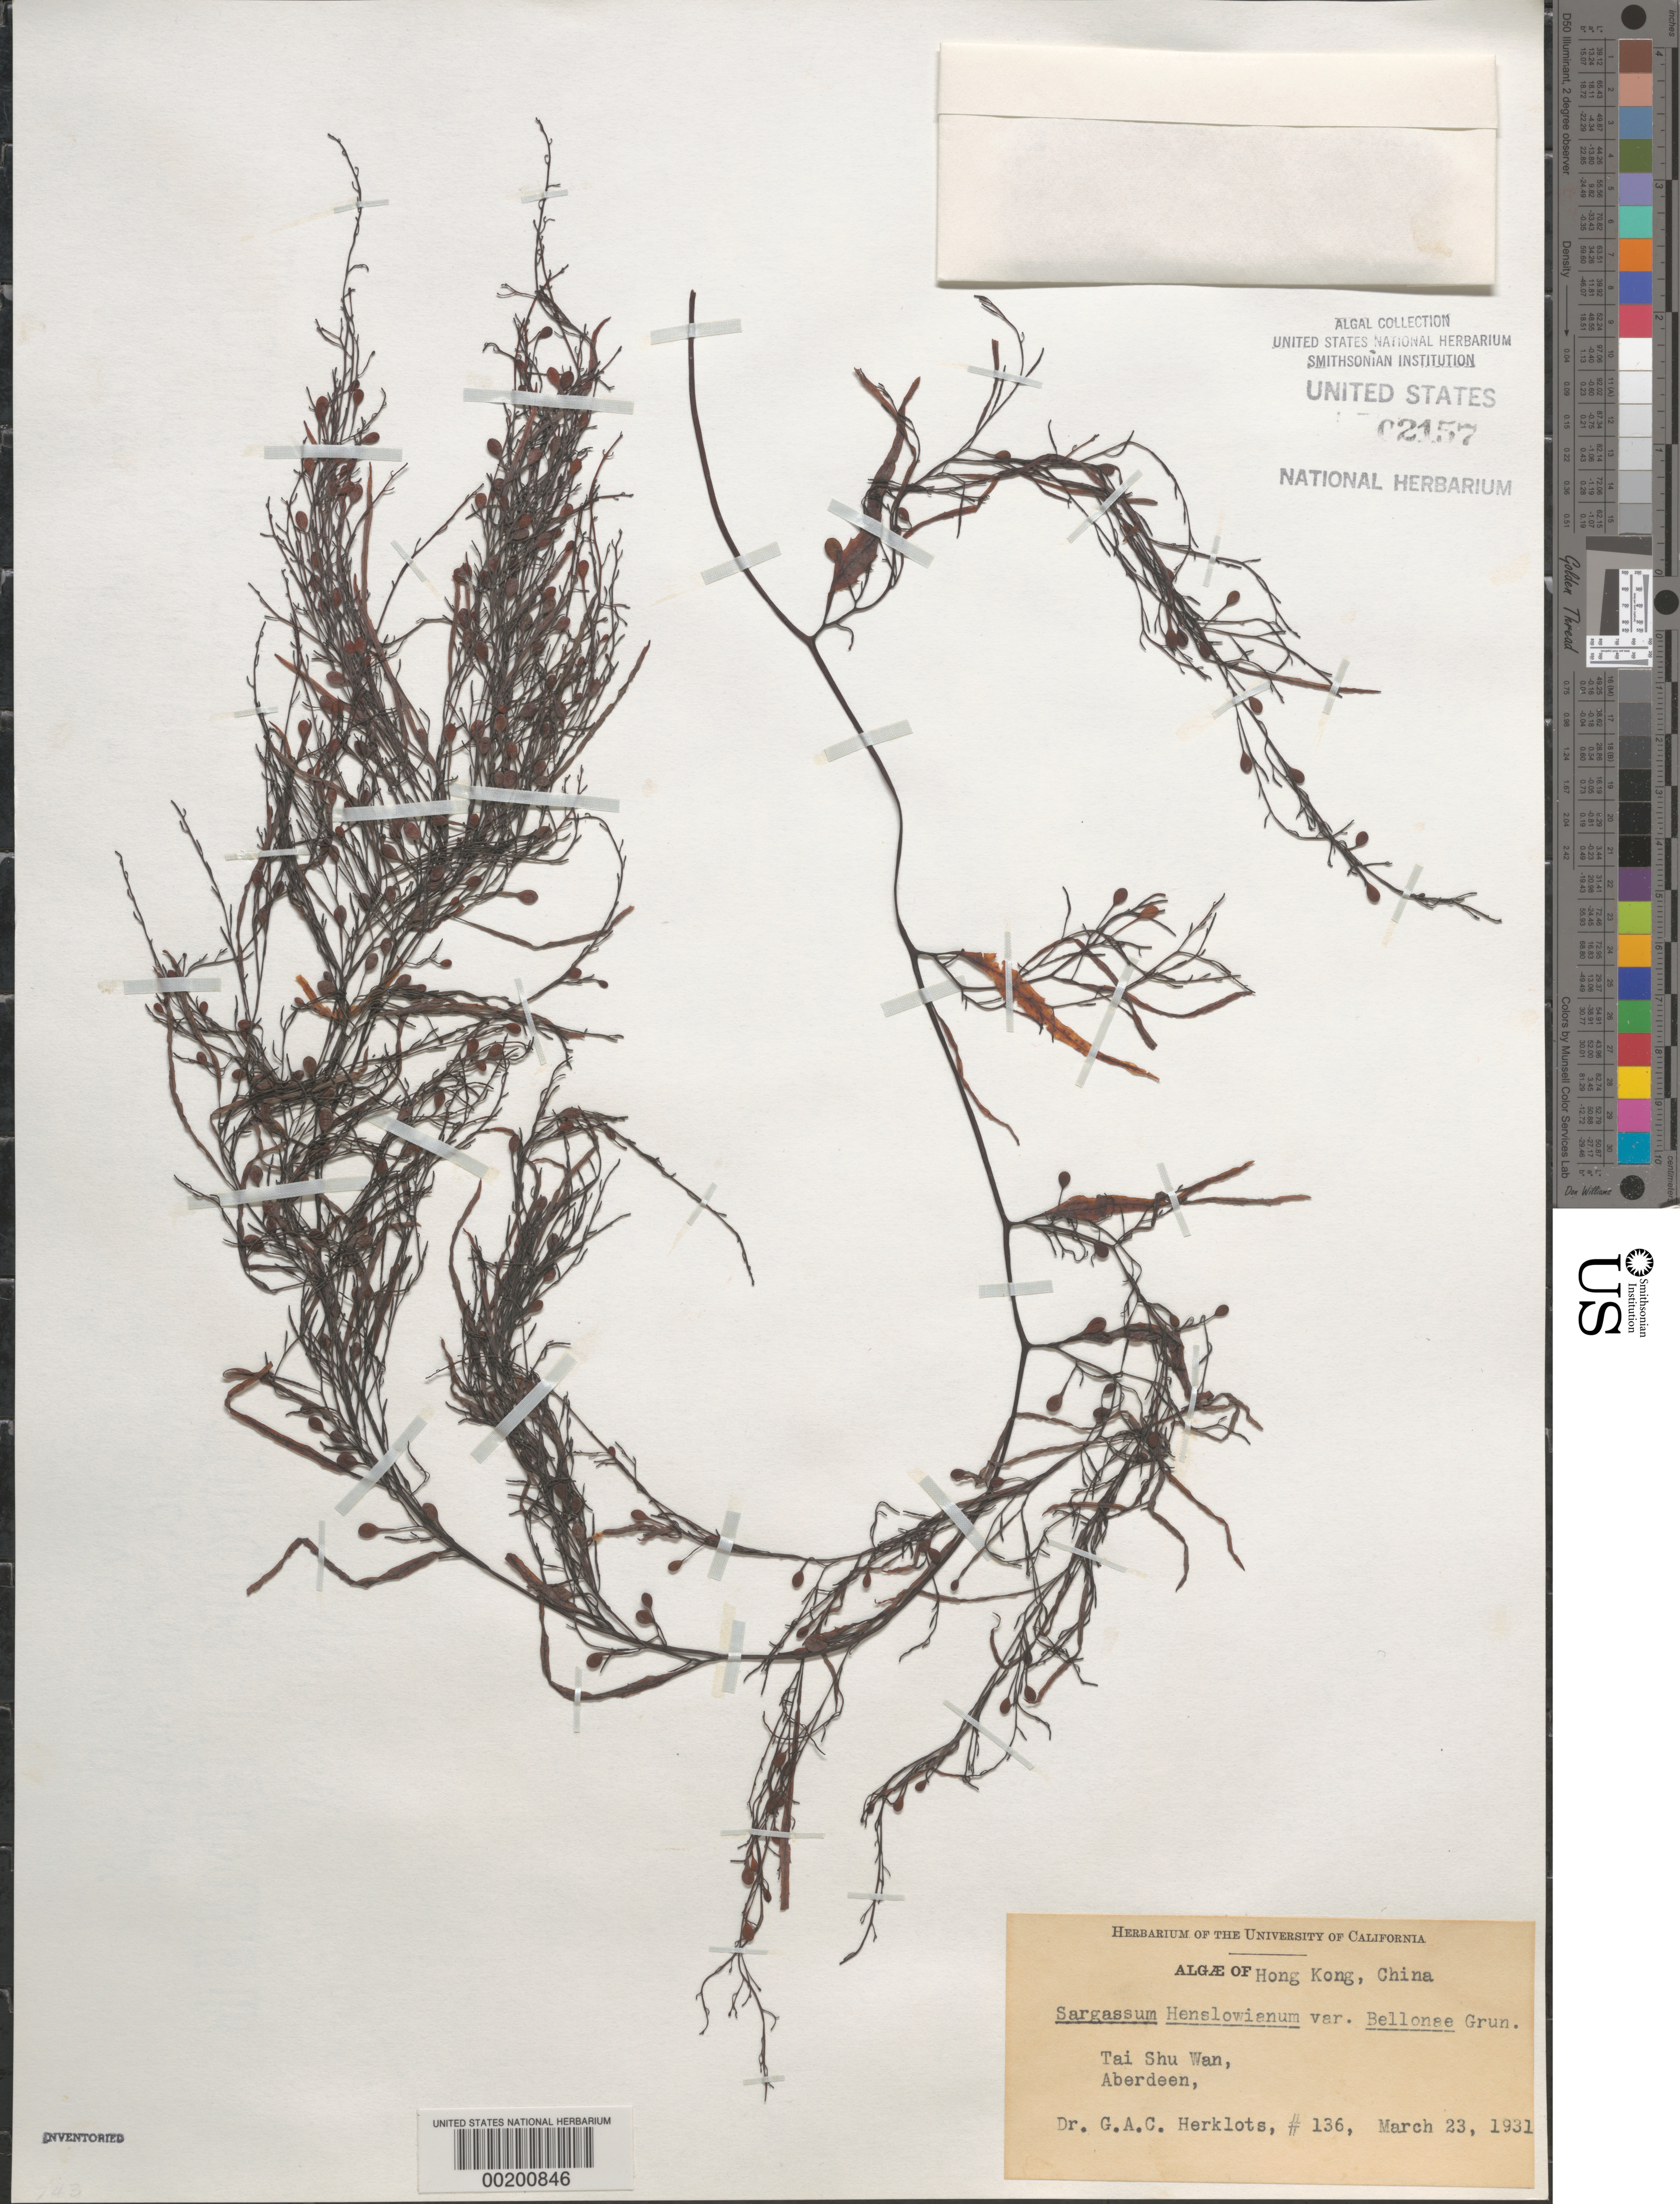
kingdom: Chromista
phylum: Ochrophyta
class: Phaeophyceae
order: Fucales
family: Sargassaceae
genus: Sargassum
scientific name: Sargassum henslowianum var. bellonae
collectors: G. Herklots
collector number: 136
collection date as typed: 23 Mar 1931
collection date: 1931-03-23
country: China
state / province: Hong Kong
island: Hong Kong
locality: Tai Shu Wan, Aberdeen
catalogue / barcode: US 2157